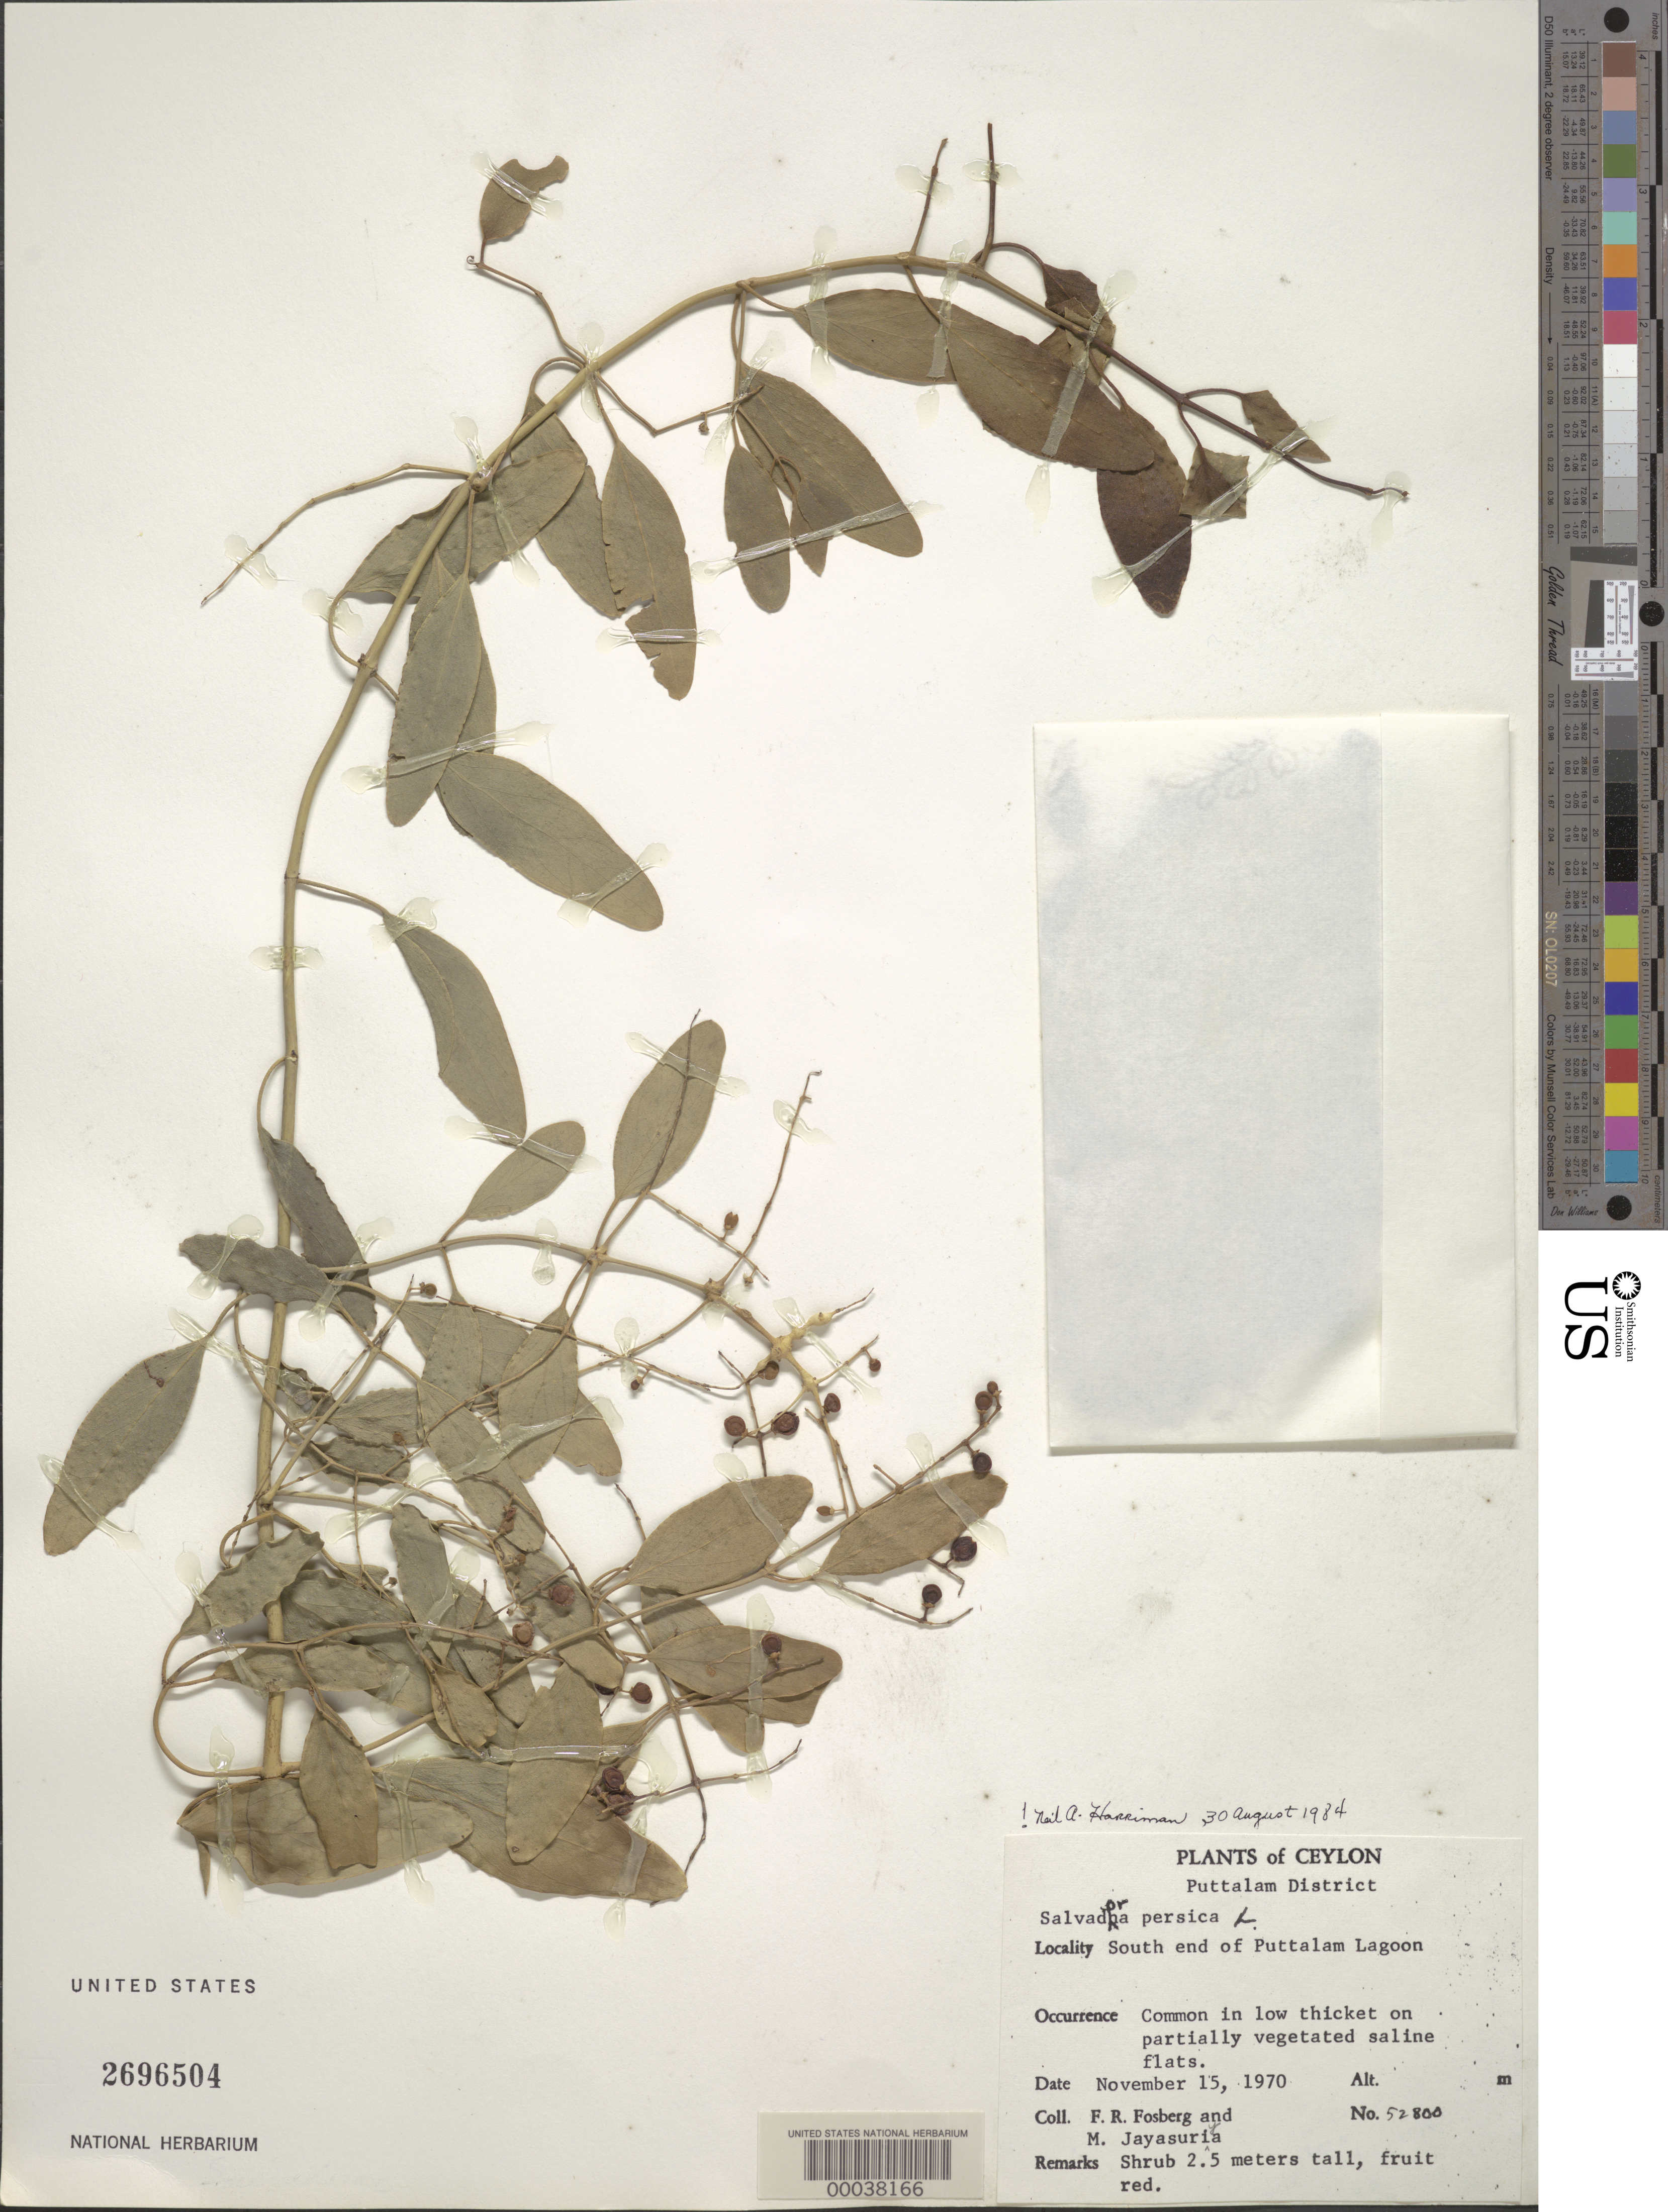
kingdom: Plantae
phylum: Tracheophyta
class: Magnoliopsida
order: Brassicales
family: Salvadoraceae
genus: Salvadora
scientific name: Salvadora persica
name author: L.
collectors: F. R. Fosberg & M. Jayasuria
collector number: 52800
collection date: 1970-11-15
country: Sri Lanka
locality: Ceylon. Puttalam District. South end of Puttalam Lagoon.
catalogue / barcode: US 2696504